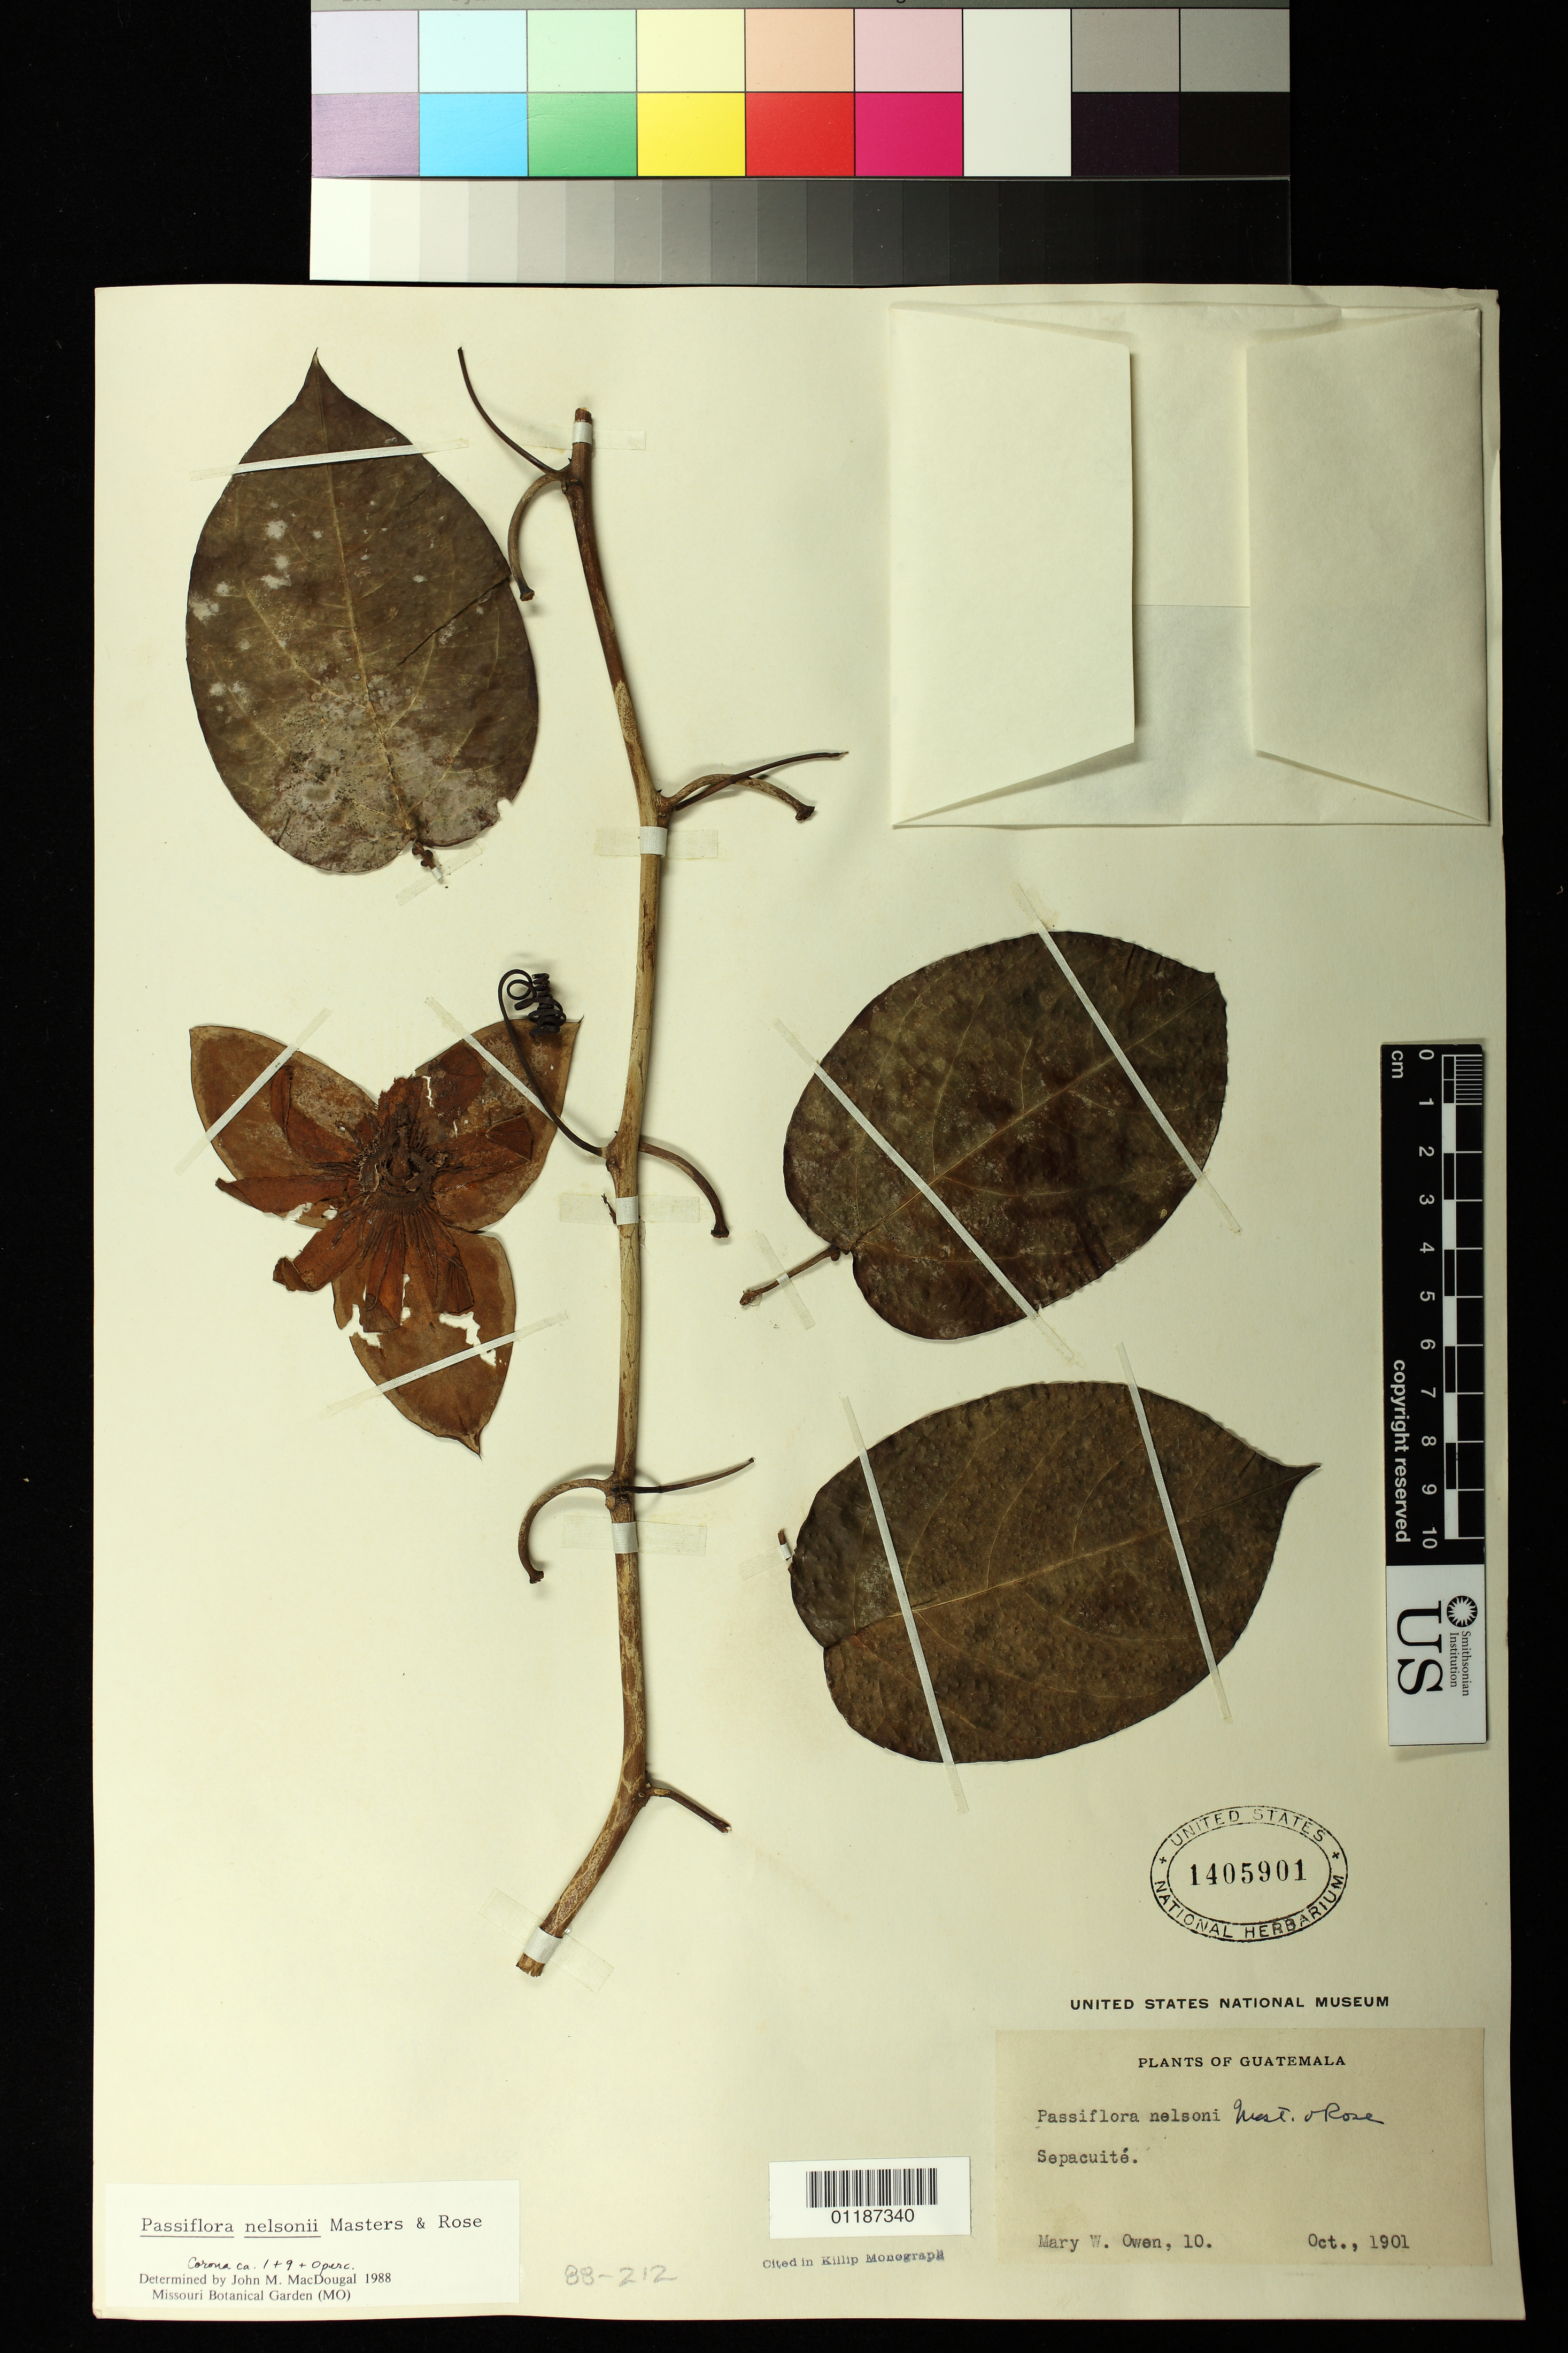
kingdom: Plantae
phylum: Tracheophyta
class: Magnoliopsida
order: Malpighiales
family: Passifloraceae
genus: Passiflora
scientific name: Passiflora nelsonii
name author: Mast. & Rose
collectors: M. W. Owen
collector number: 10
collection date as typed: Oct 1901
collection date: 1901-10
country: Guatemala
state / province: Alta Verapaz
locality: Sepacuite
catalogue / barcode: US 1405901